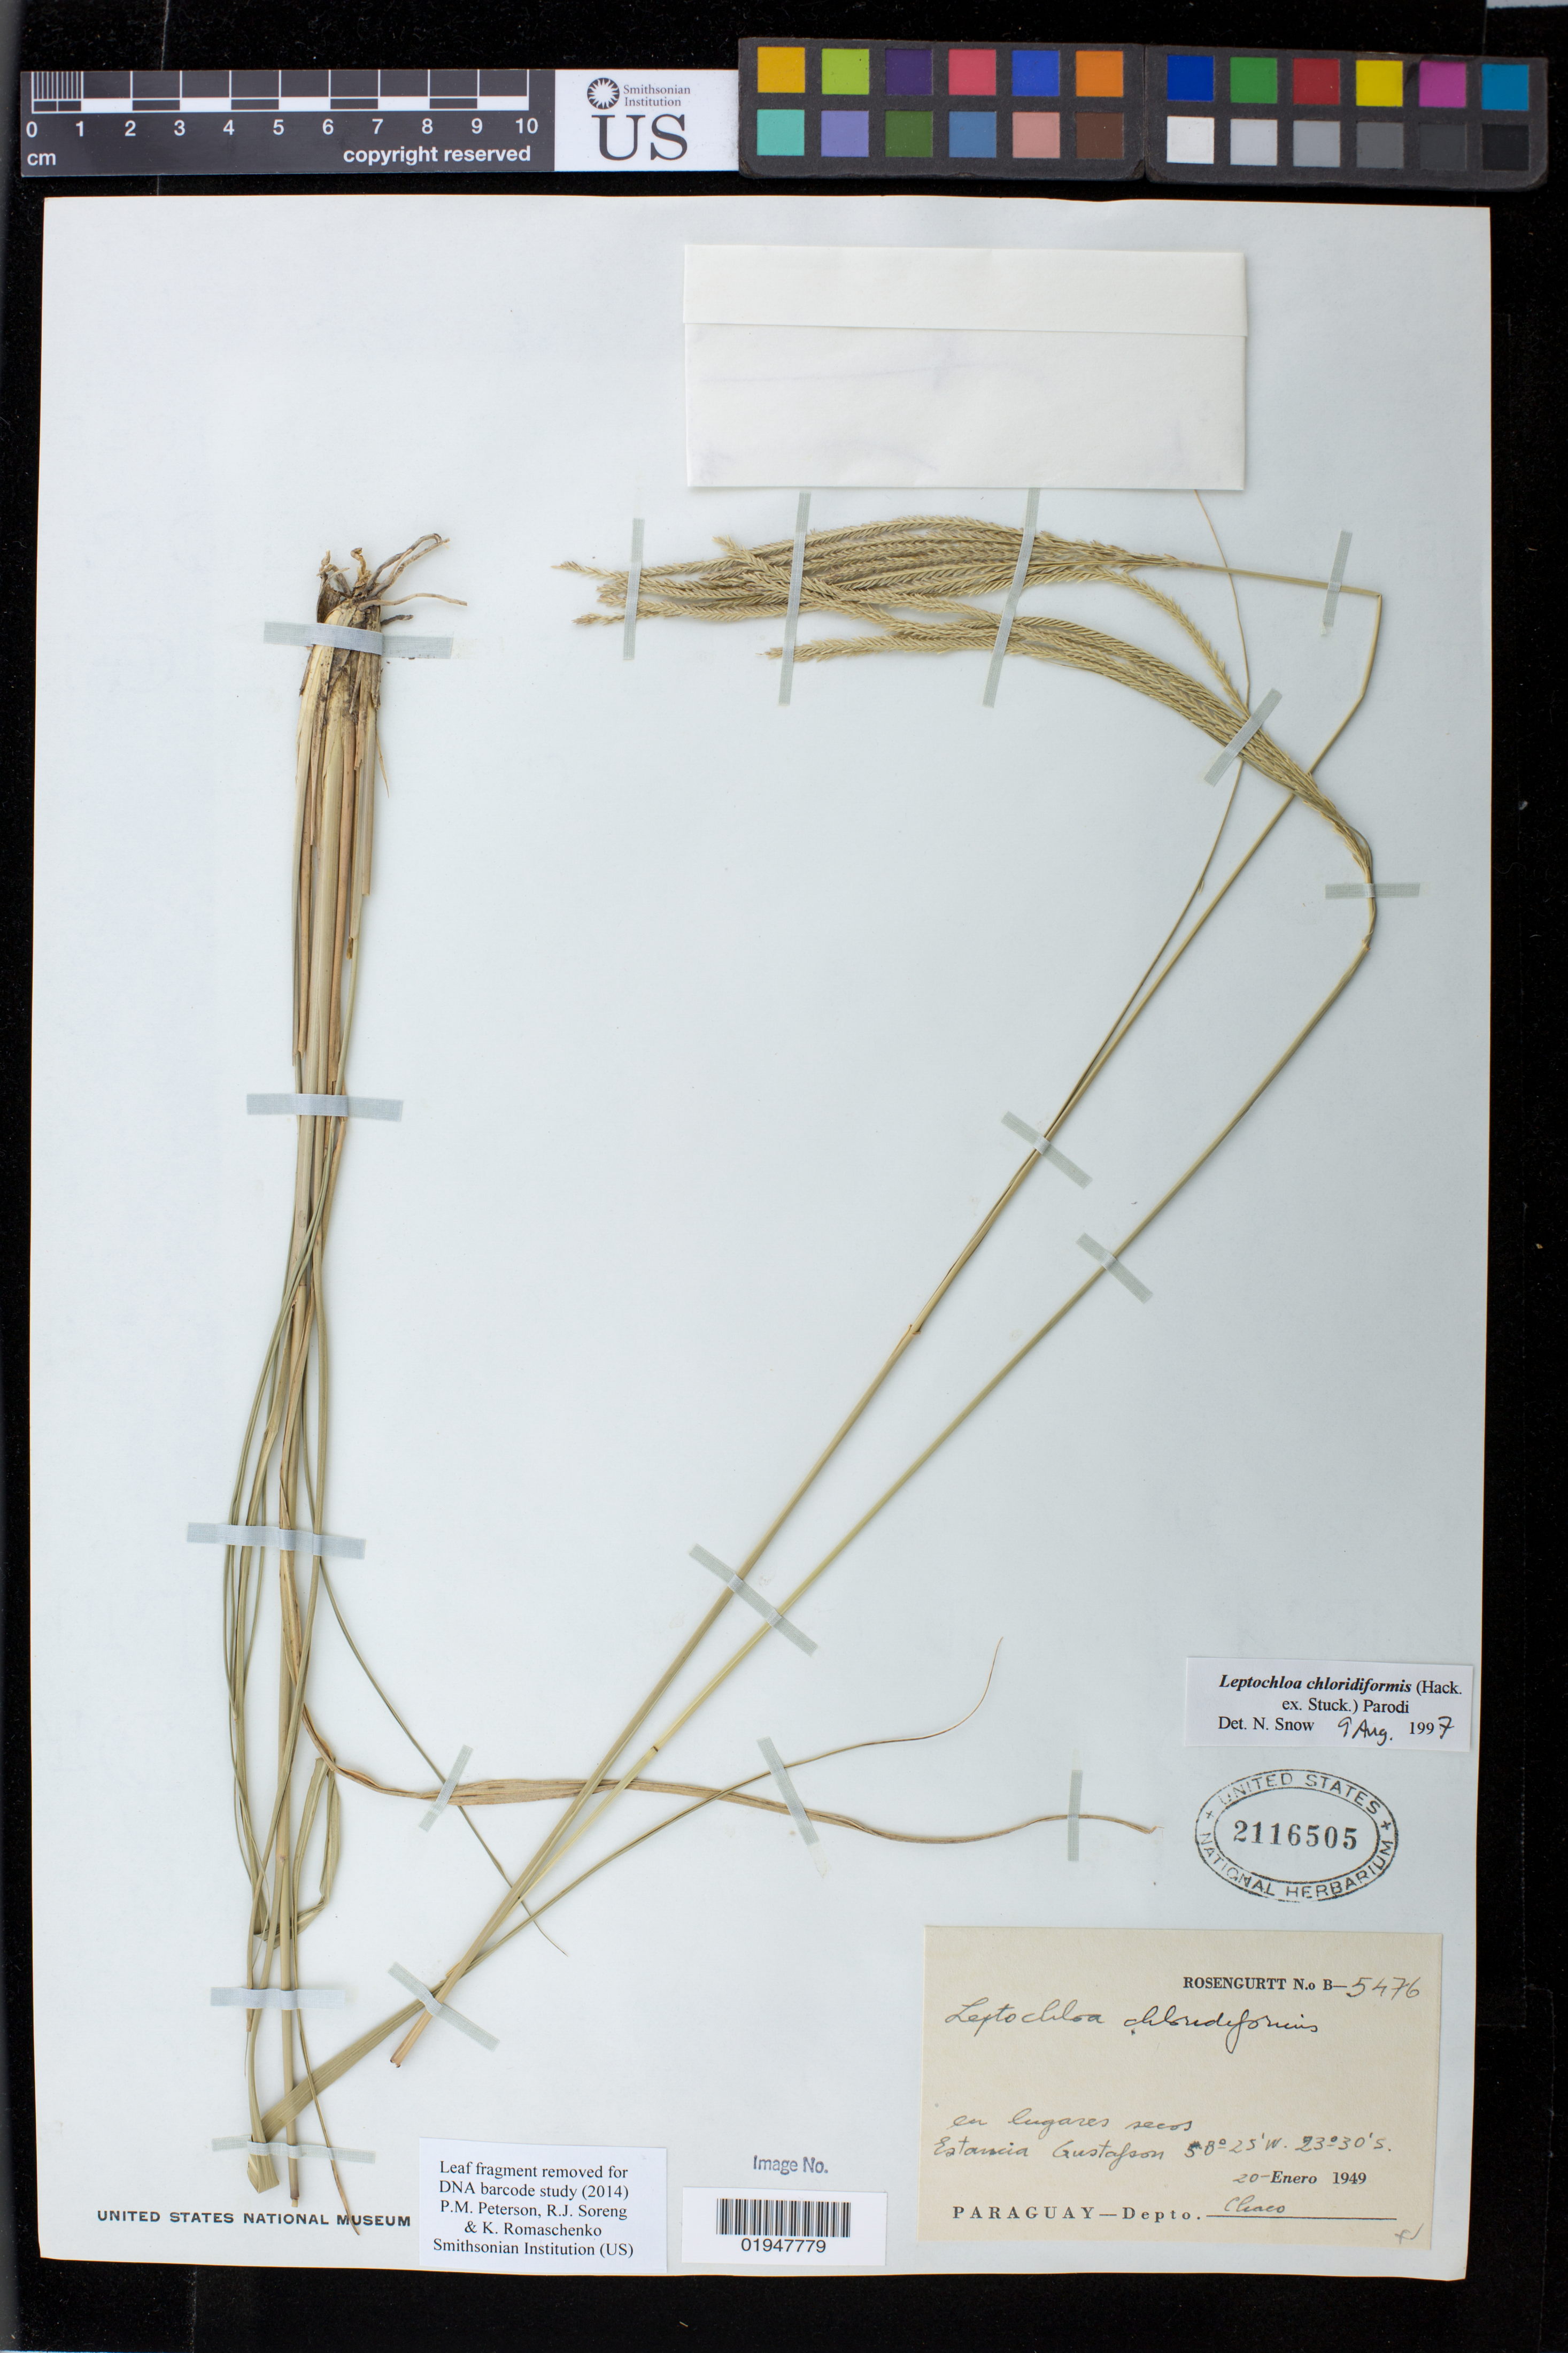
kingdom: Plantae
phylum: Tracheophyta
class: Liliopsida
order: Poales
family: Poaceae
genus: Leptochloa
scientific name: Leptochloa chloridiformis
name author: (Hack.) Parodi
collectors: B. Rosengurtt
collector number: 5476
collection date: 1949-01-20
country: Paraguay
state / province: Chaco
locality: Estancia Gustafson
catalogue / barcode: US 2116505